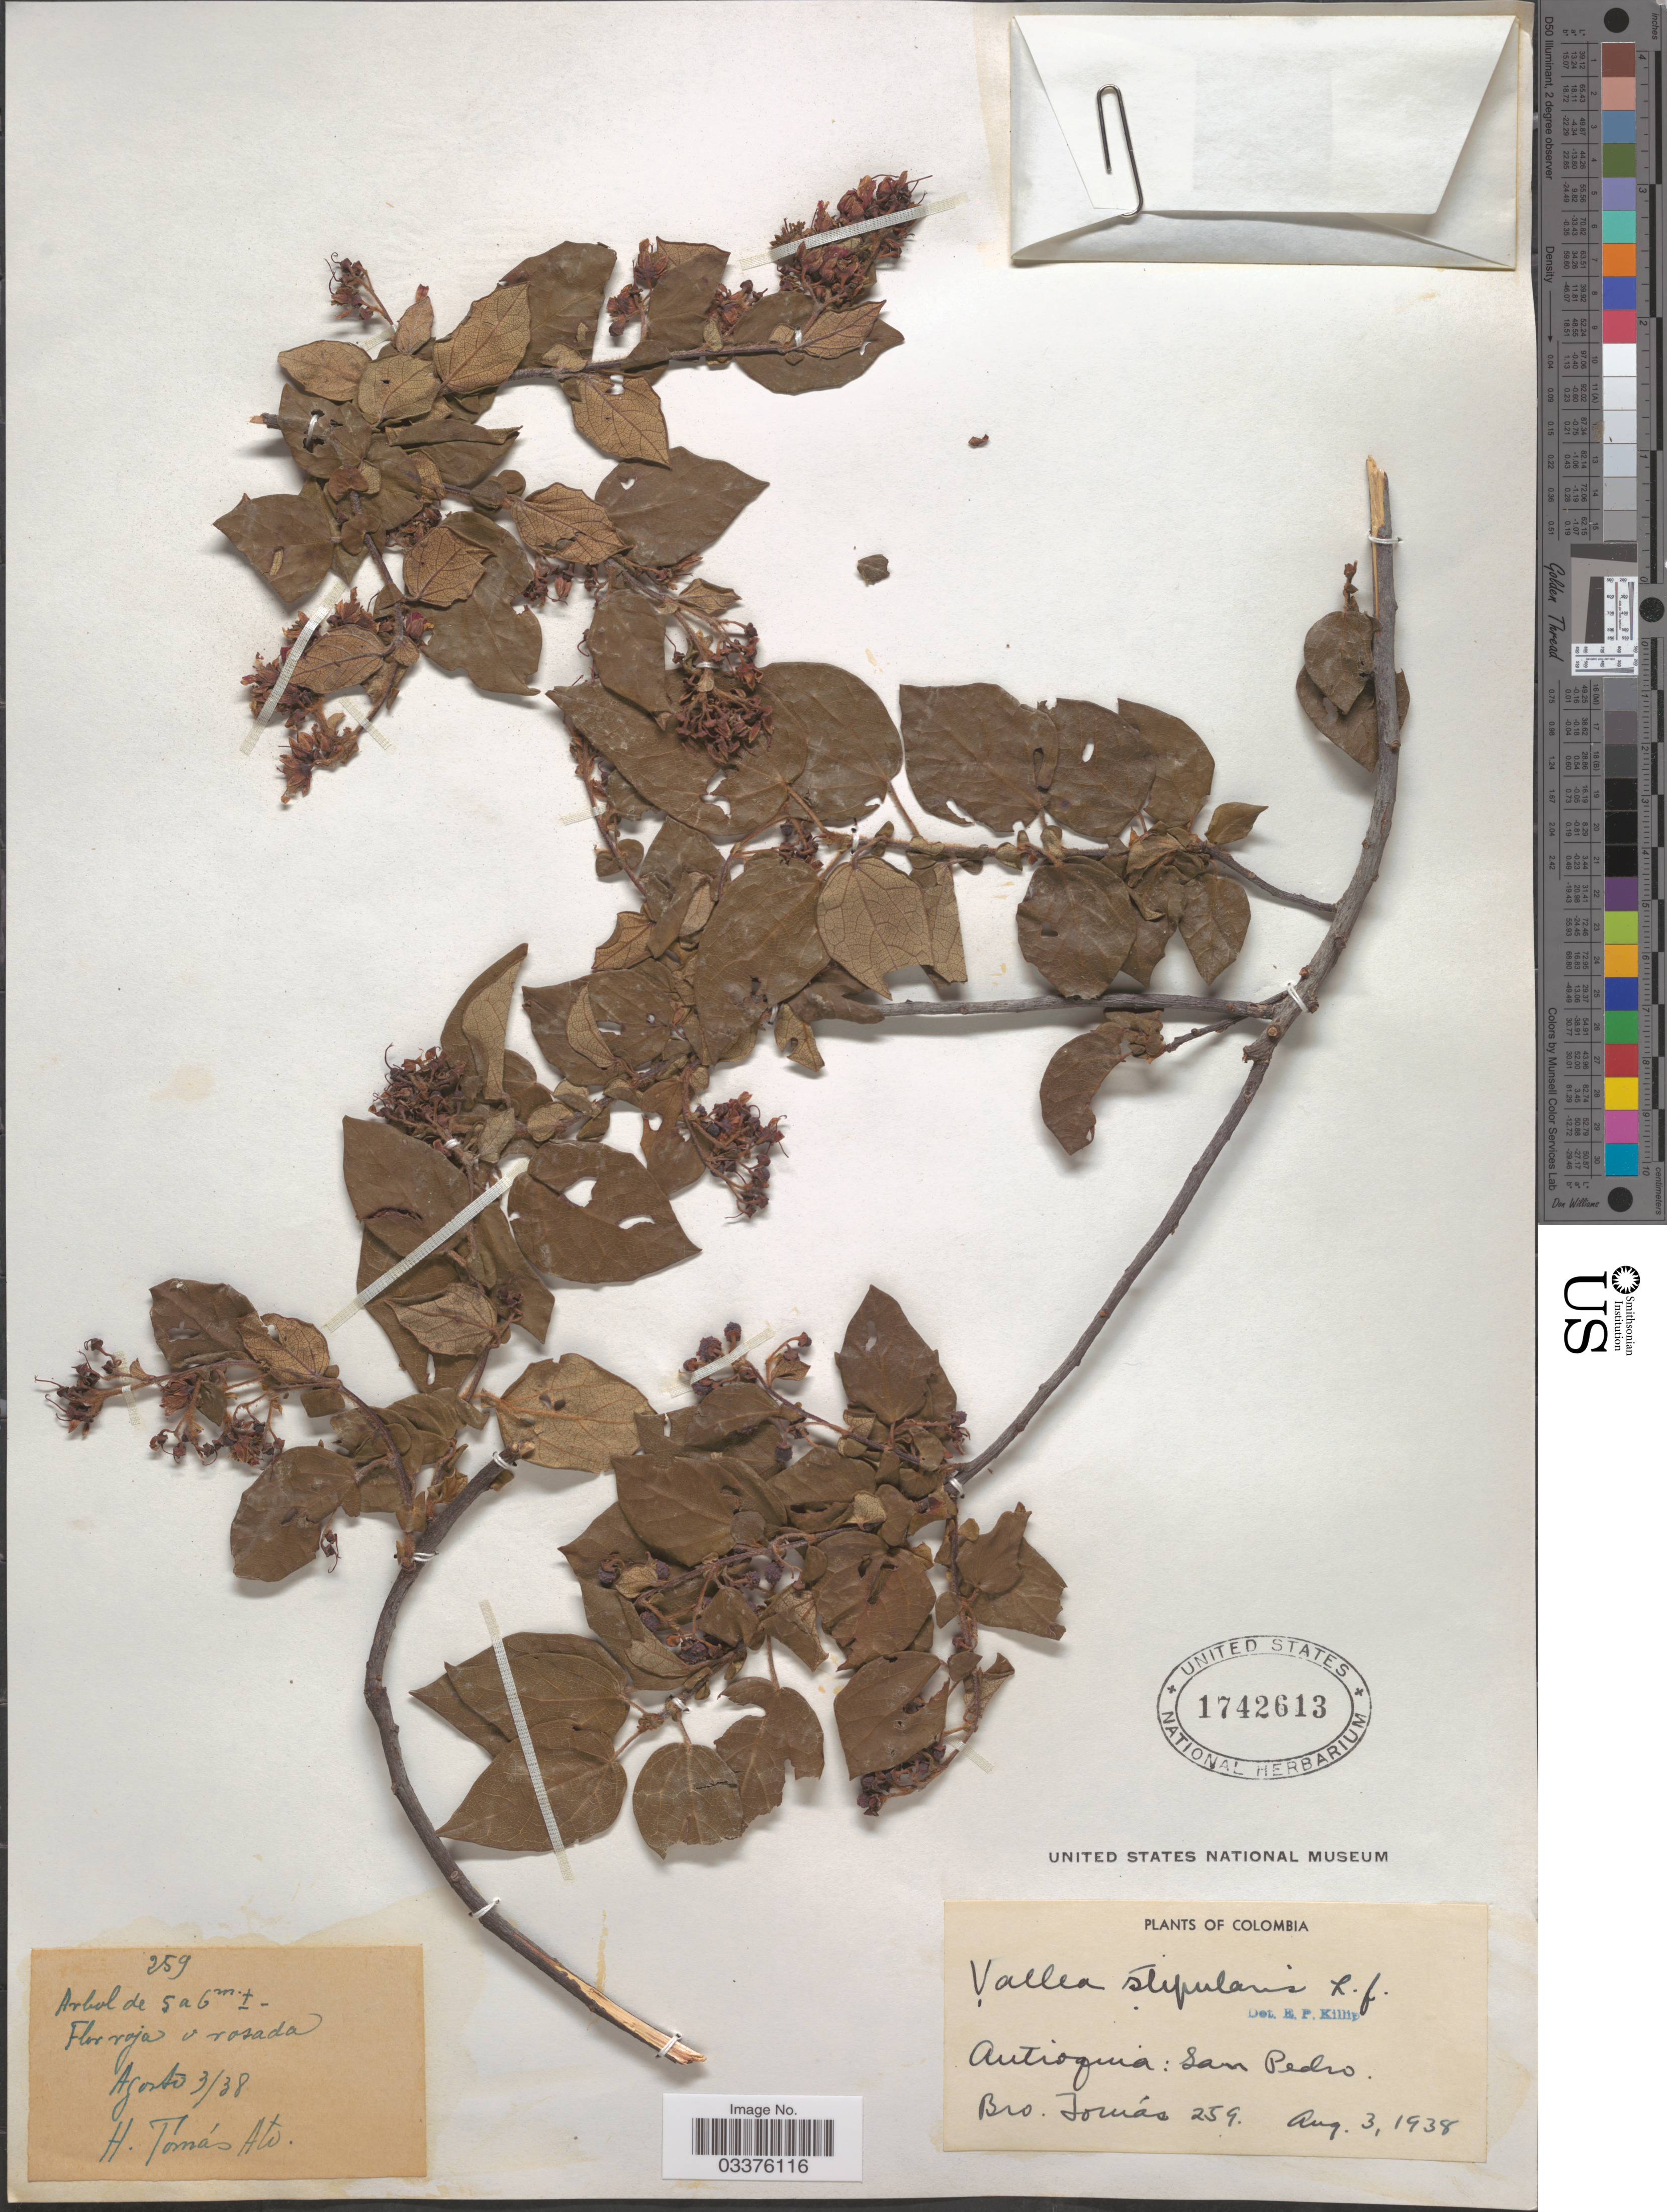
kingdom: Plantae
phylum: Tracheophyta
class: Magnoliopsida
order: Oxalidales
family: Elaeocarpaceae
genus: Vallea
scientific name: Vallea stipularis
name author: L. f.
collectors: Bro. A. Tomas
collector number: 259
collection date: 1938-08-03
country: Colombia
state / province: Antioquia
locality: San Pedro.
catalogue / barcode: US 1742613